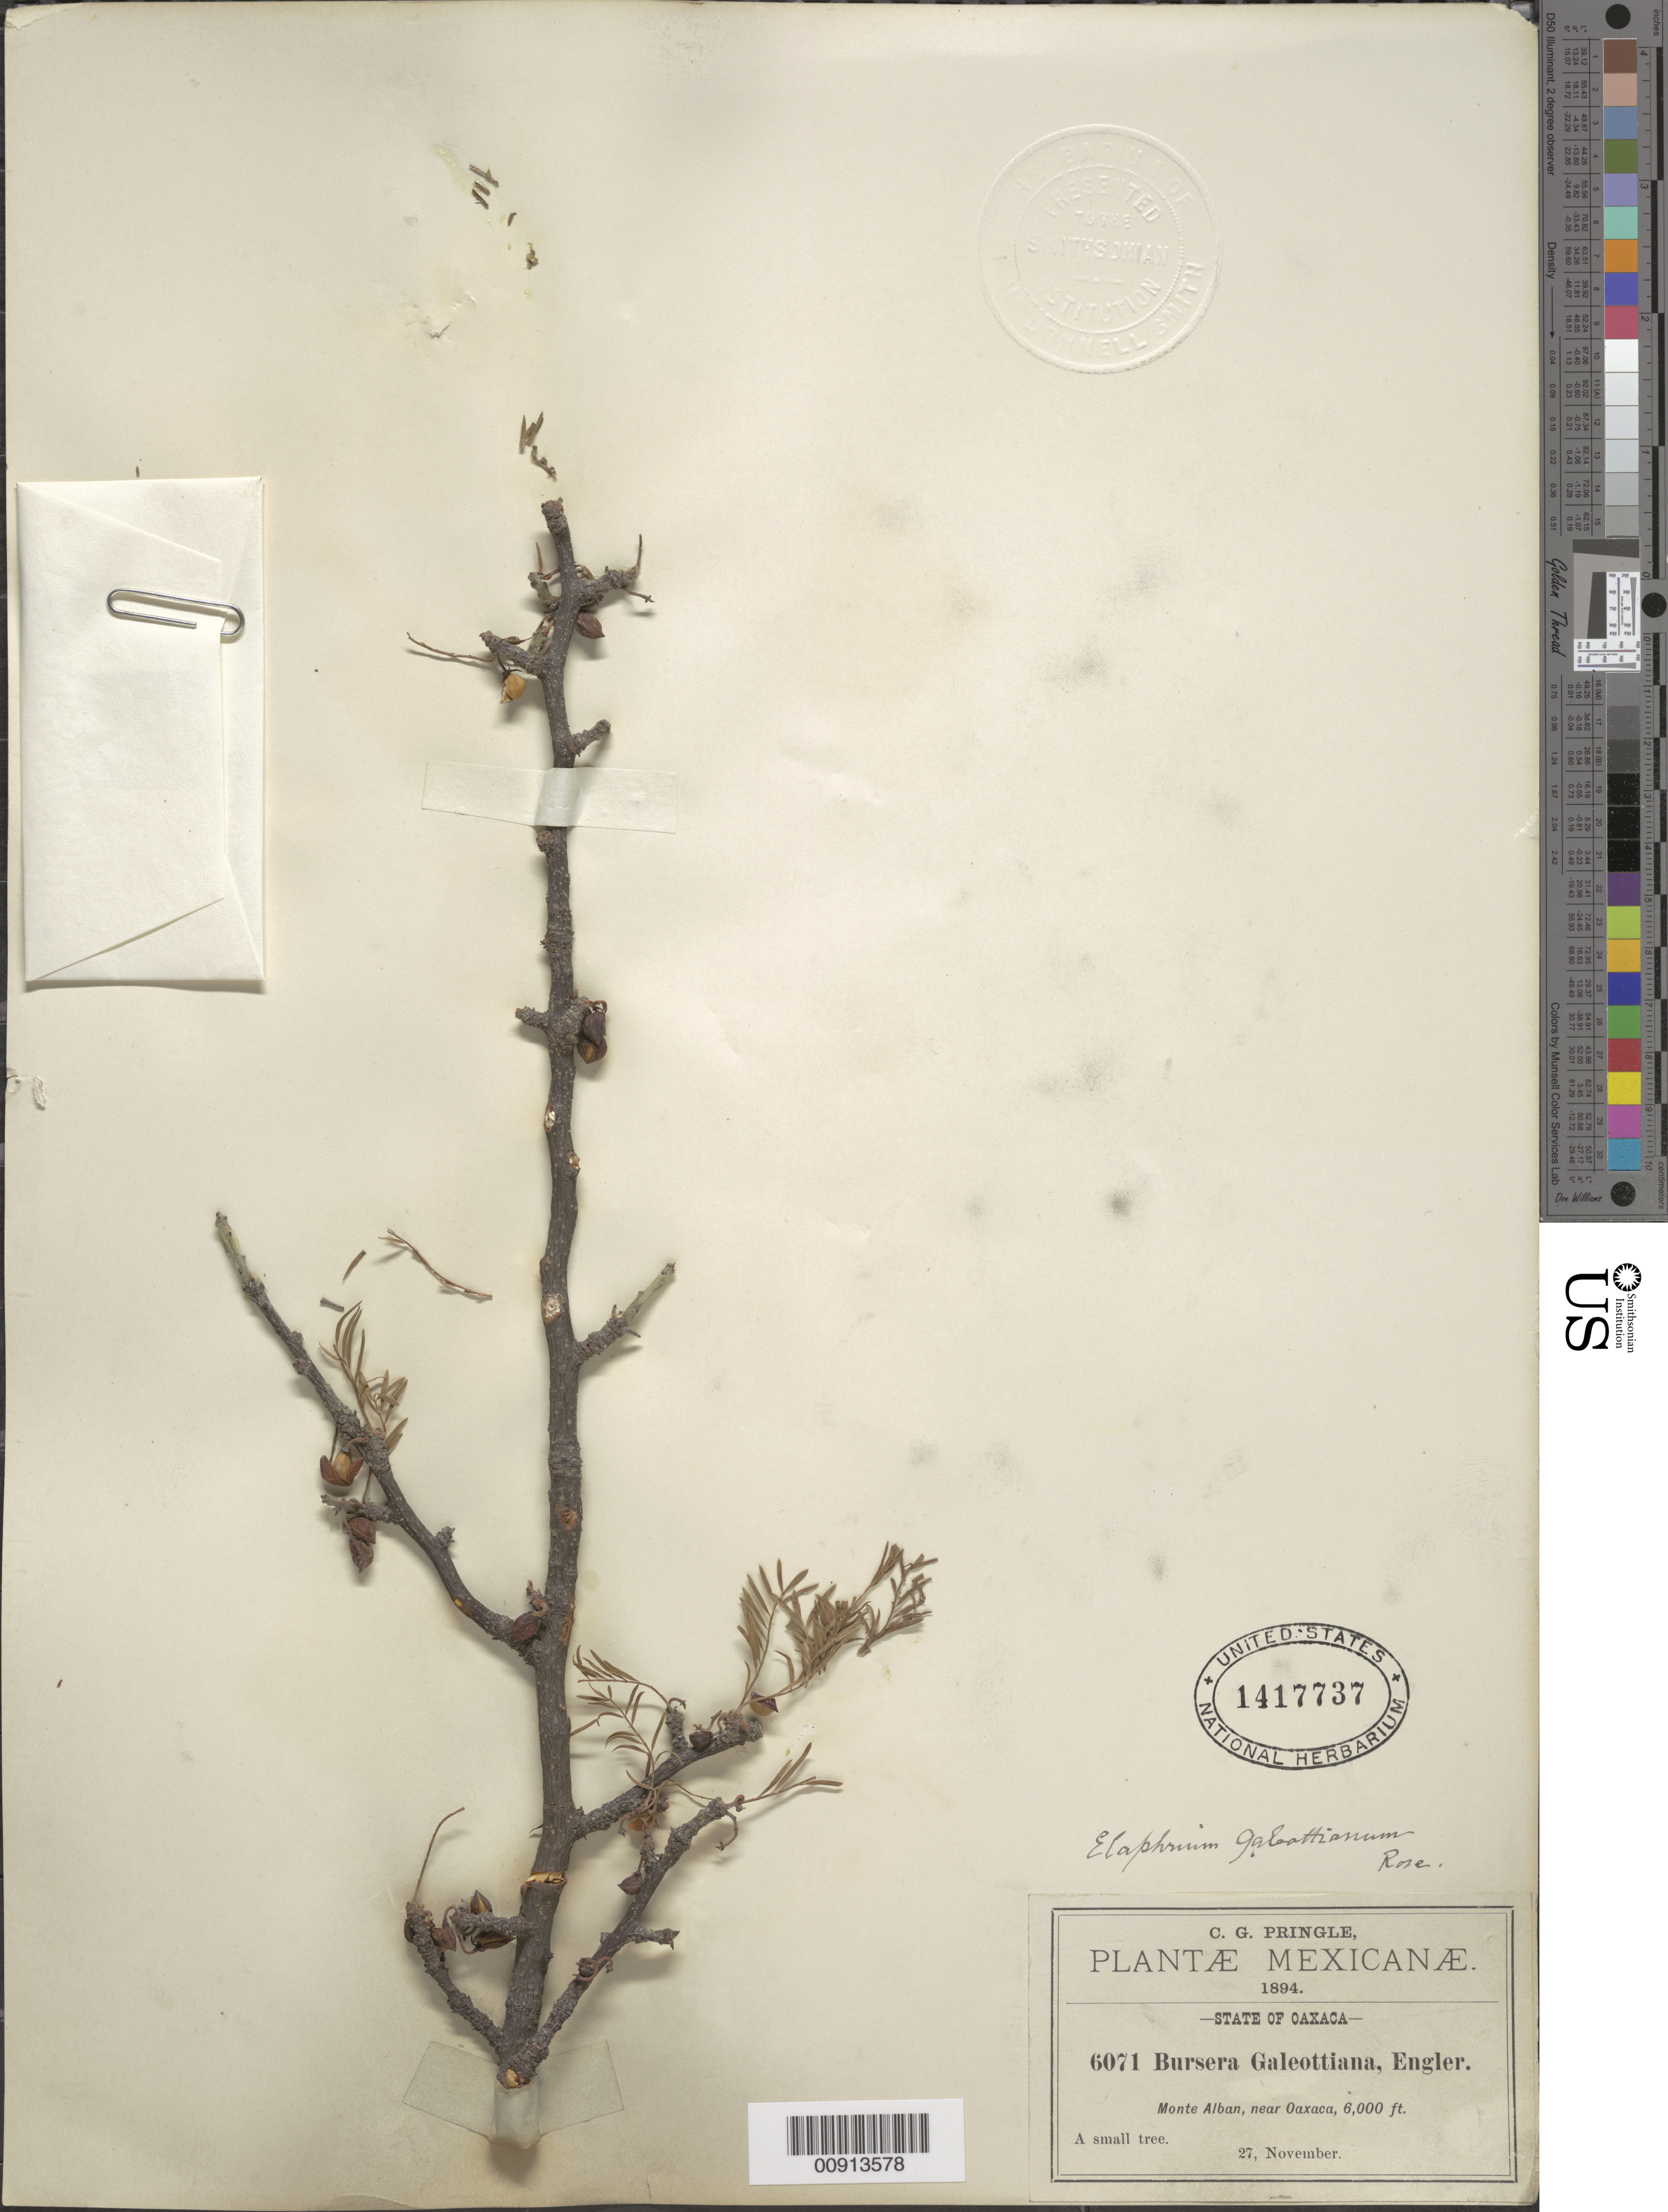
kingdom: Plantae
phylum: Tracheophyta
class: Magnoliopsida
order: Sapindales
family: Burseraceae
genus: Bursera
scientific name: Bursera galeottiana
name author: Engl.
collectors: C. G. Pringle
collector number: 6071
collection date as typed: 27 Nov 1894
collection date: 1894-11-27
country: Mexico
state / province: Oaxaca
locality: Monte Albán, near Oaxaca, State of Oaxaca.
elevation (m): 1829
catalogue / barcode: US 1417737